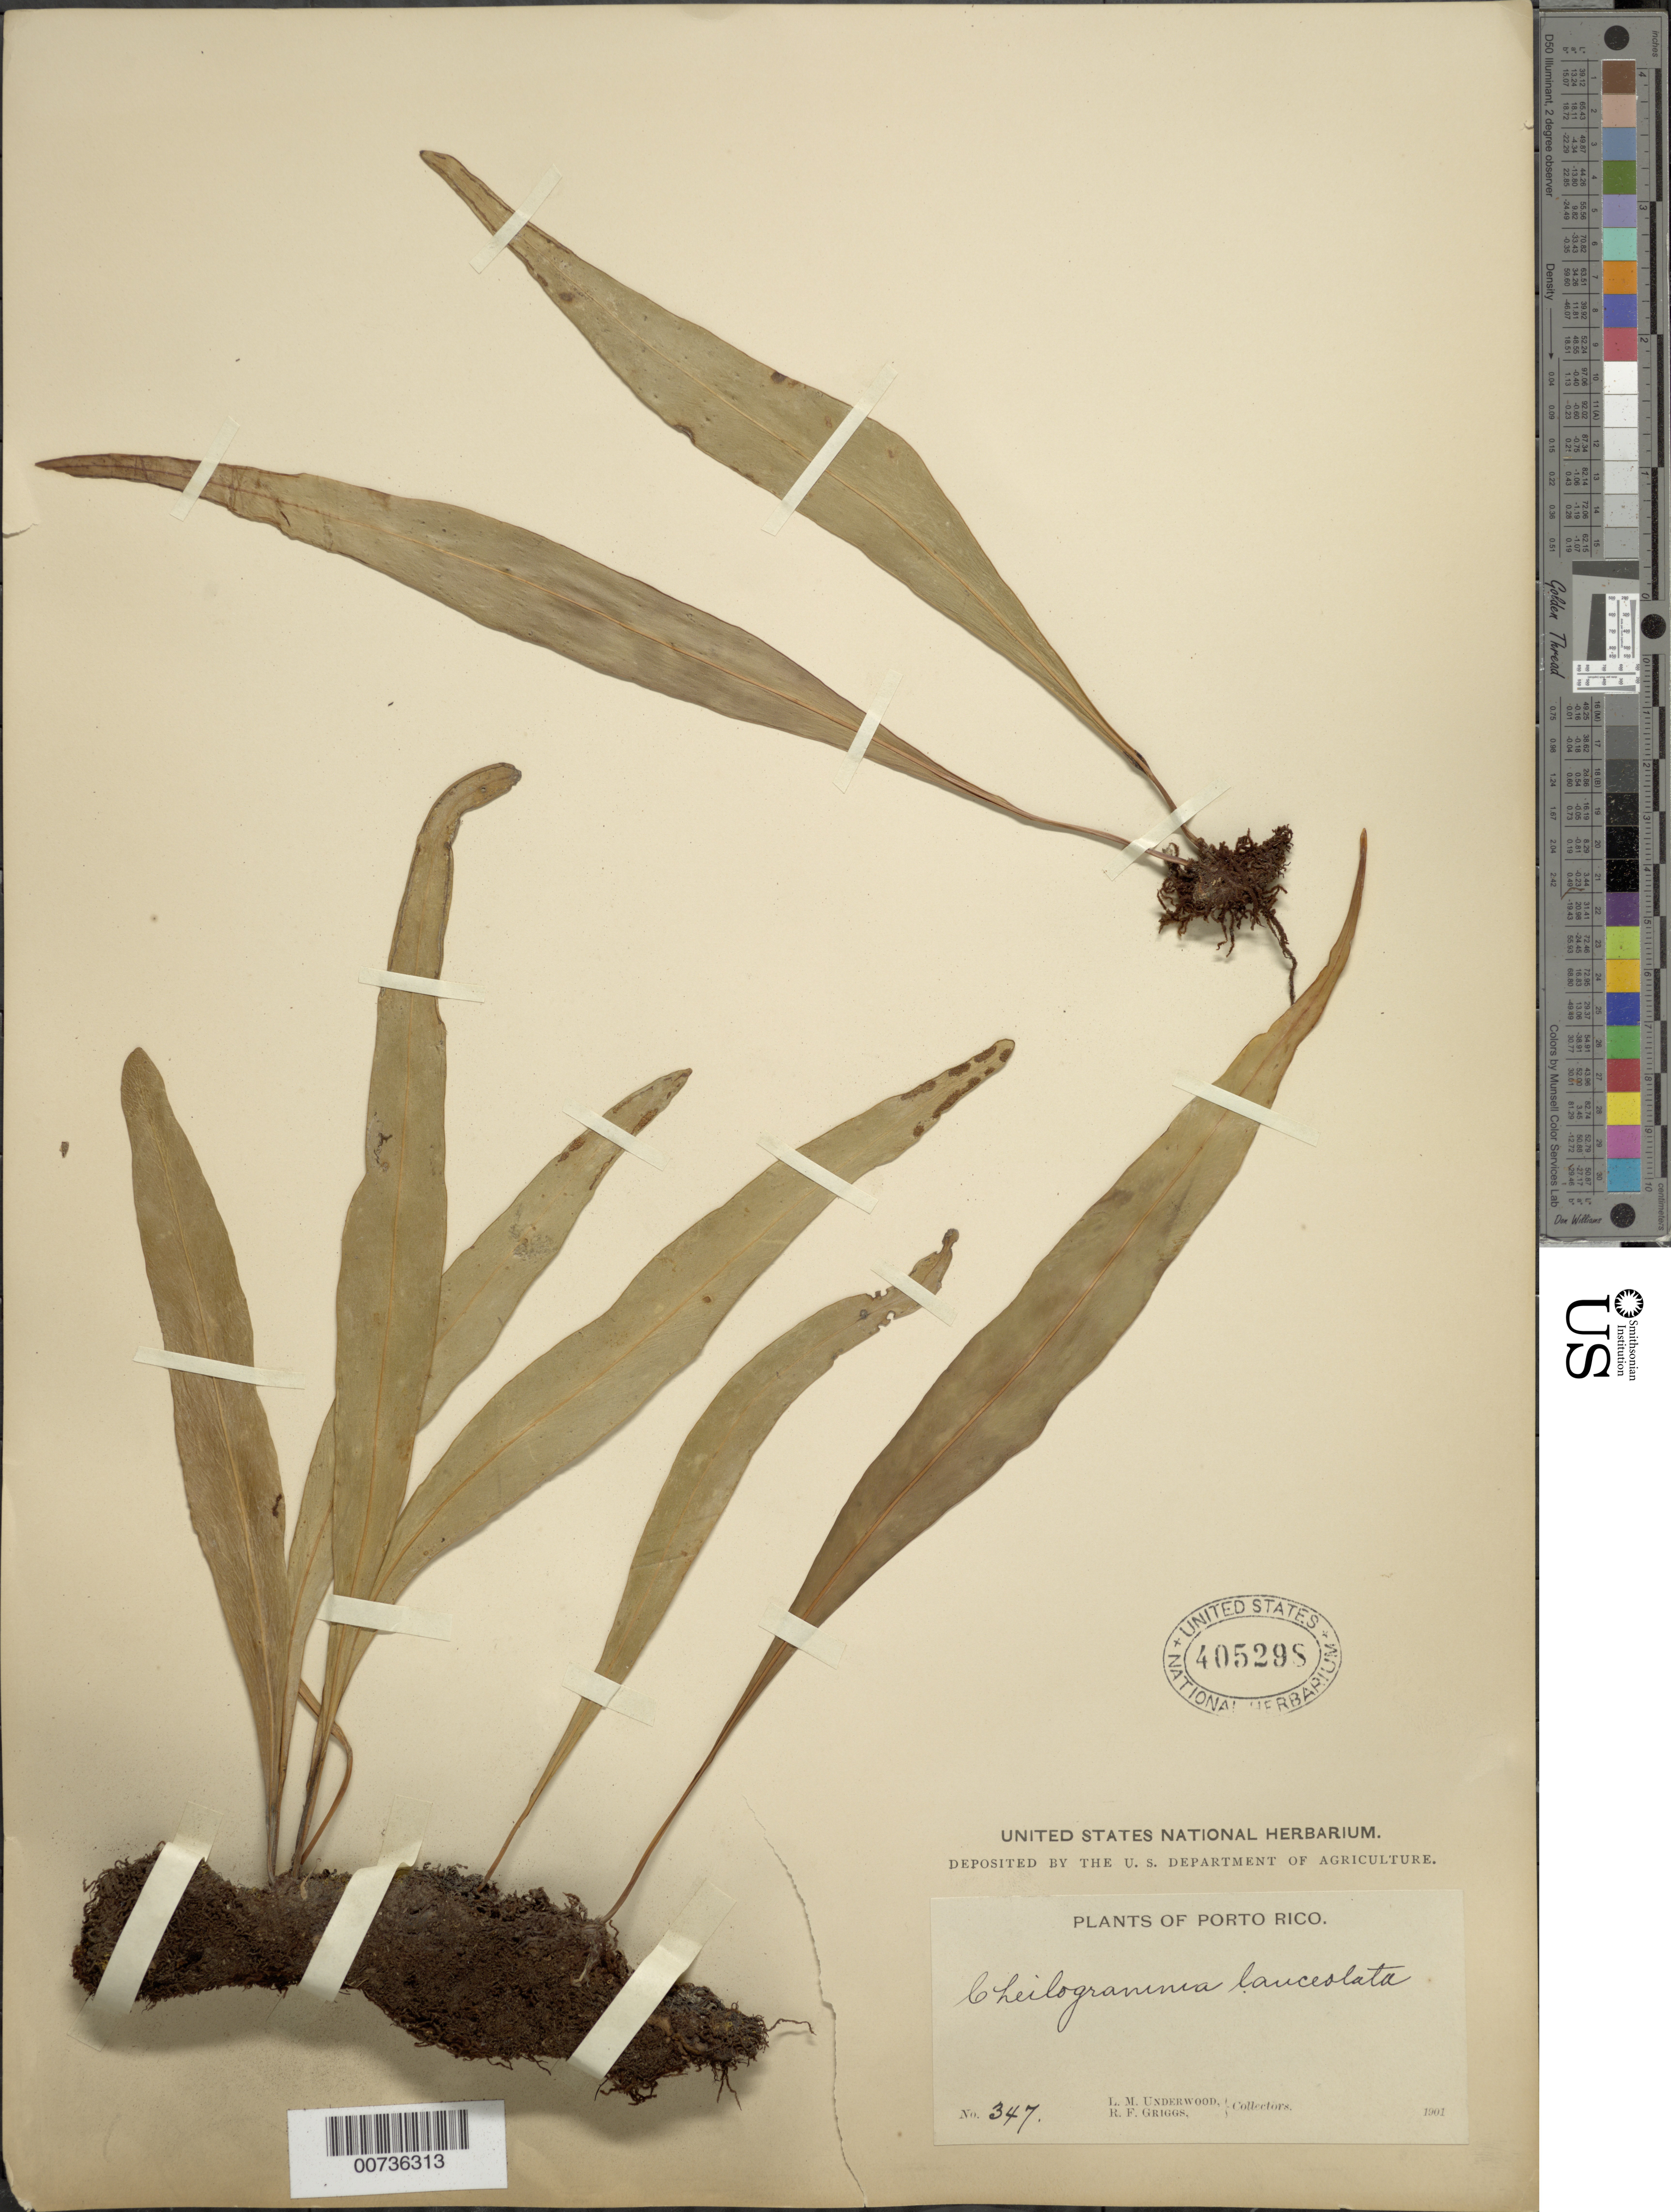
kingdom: Plantae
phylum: Tracheophyta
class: Polypodiopsida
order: Polypodiales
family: Polypodiaceae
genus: Pleopeltis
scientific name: Pleopeltis marginata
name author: A.R. Sm. & Tejero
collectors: L. M. Underwood & R. F. Griggs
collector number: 347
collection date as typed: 1901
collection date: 1901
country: Puerto Rico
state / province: Caguas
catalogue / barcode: US 405298